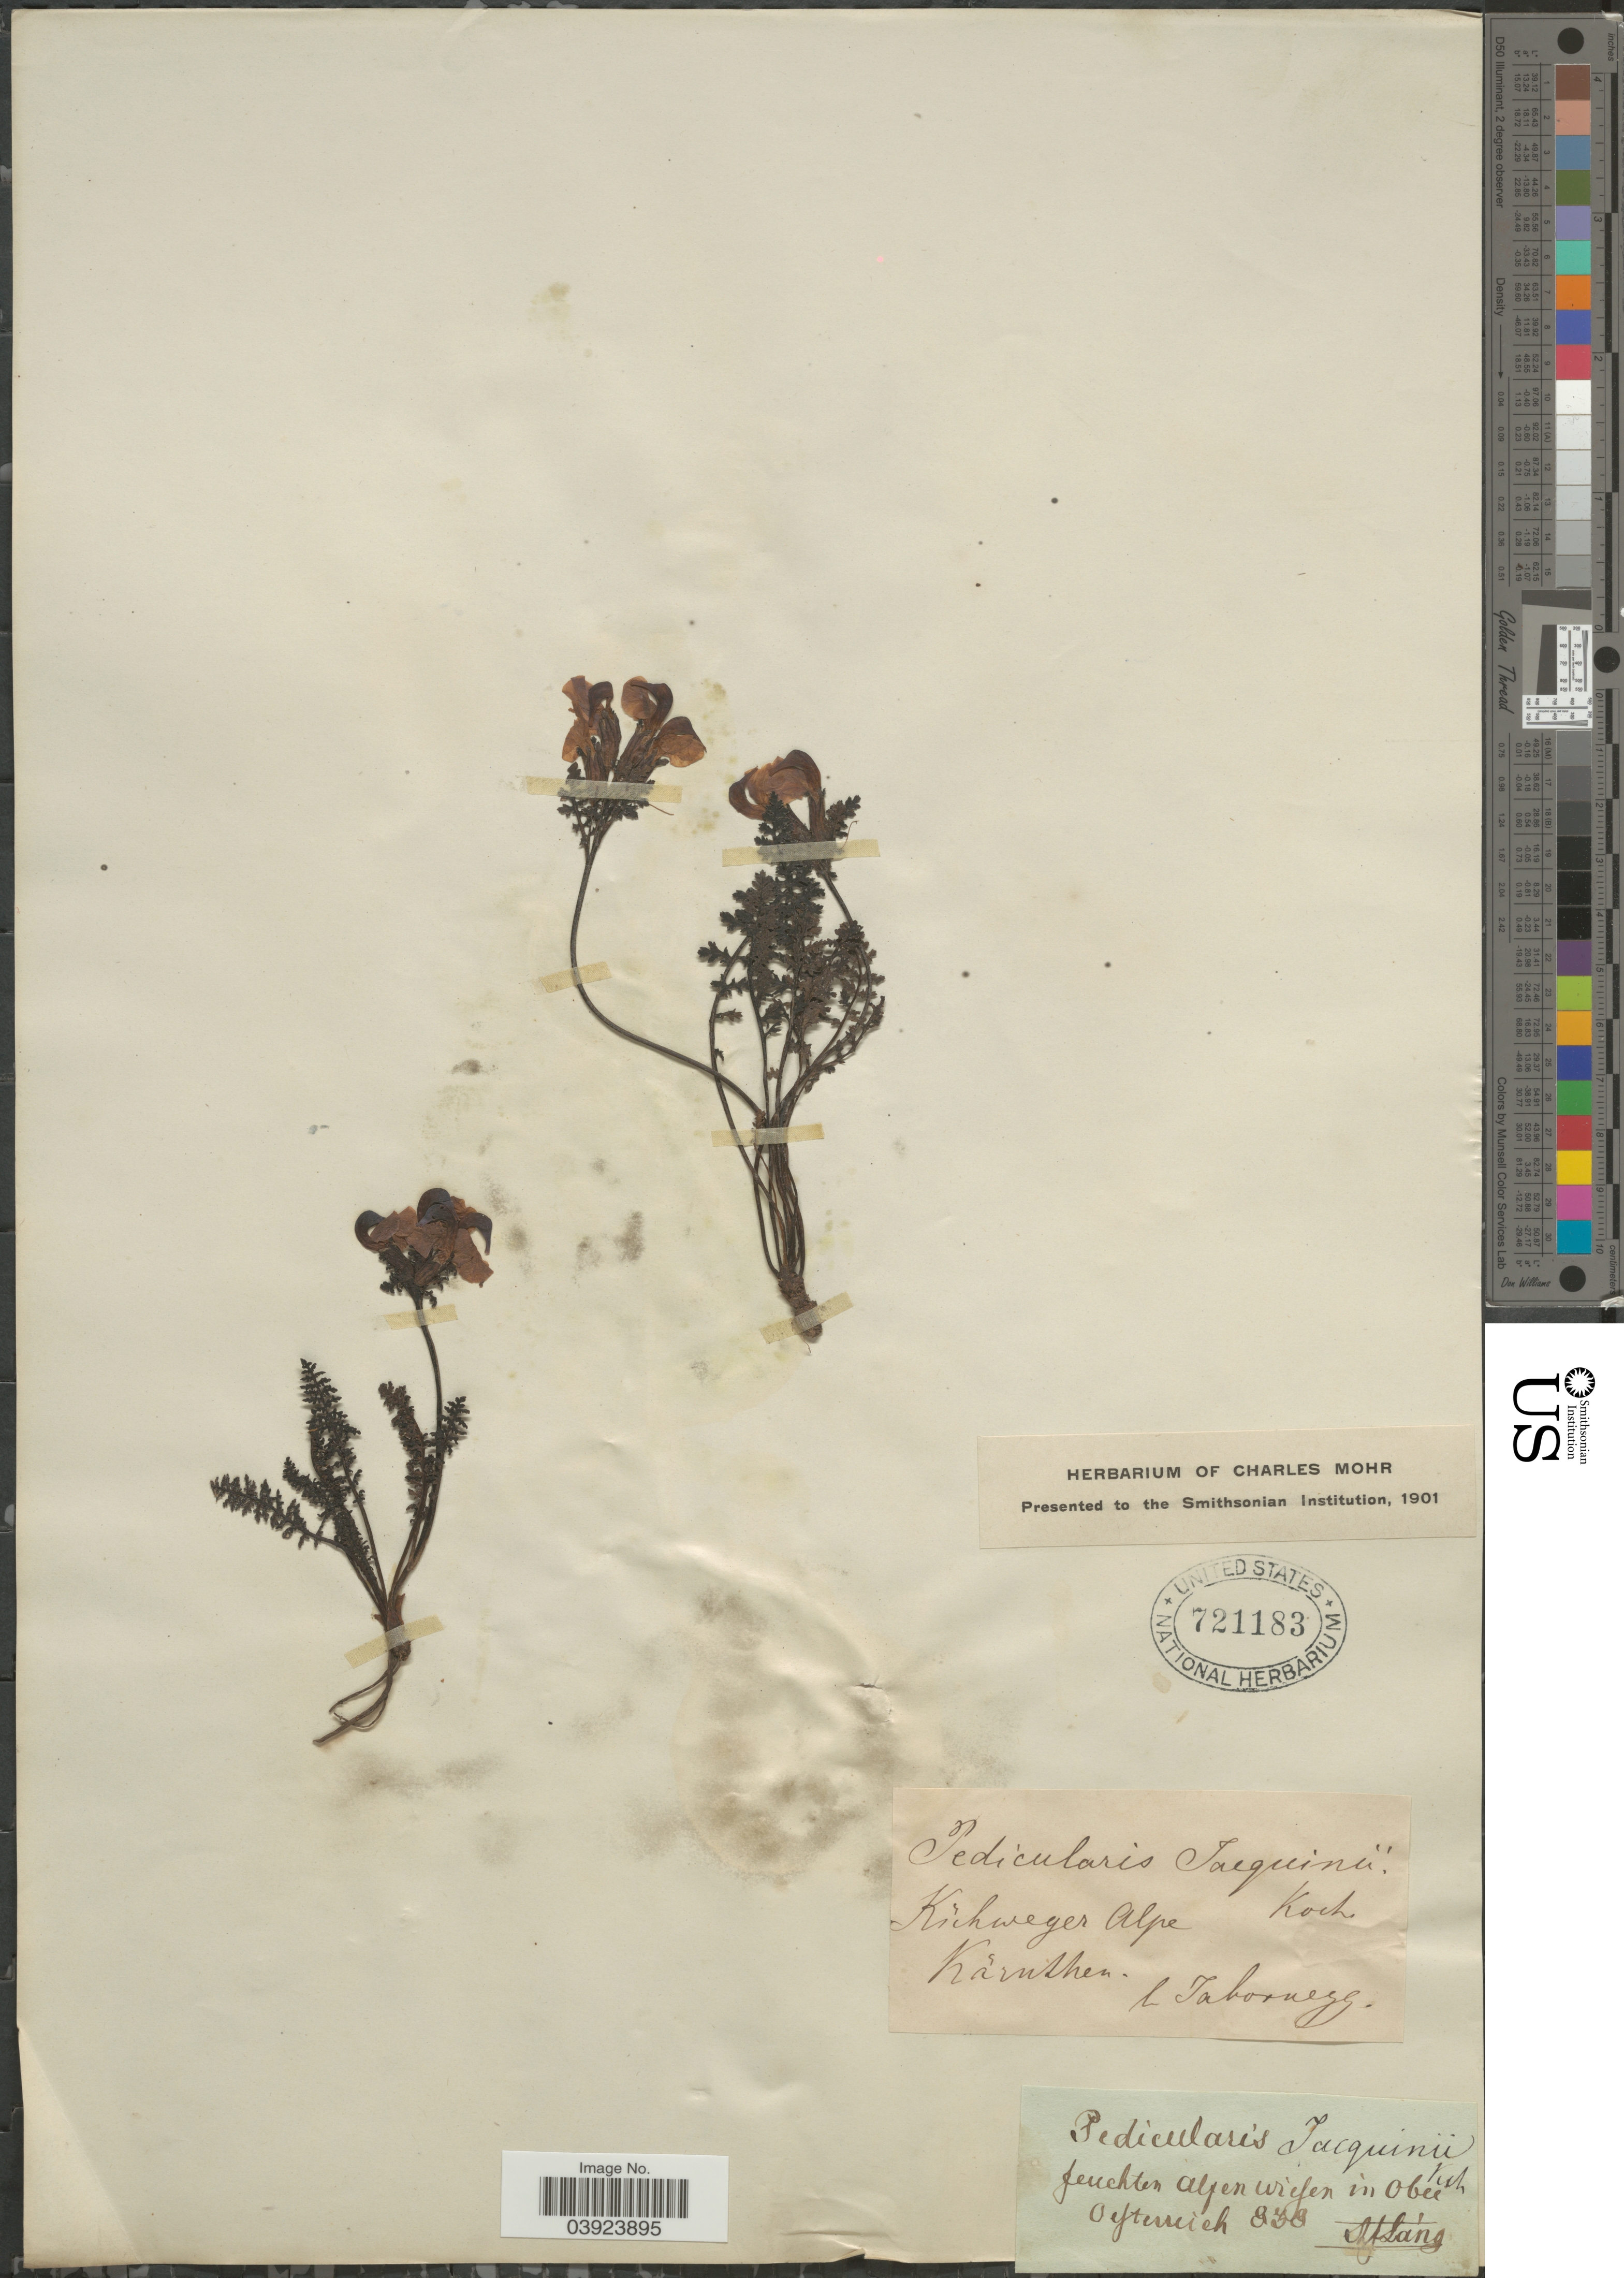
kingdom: Plantae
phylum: Tracheophyta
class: Magnoliopsida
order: Lamiales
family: Orobanchaceae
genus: Pedicularis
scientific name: Pedicularis jacquinii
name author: W.D.J. Koch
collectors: L. Tabornegg & A. F. Láng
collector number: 838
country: Austria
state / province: Oberosterreich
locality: Kíchweger Alpe Kámthen. Feuchten alpen wiesen in Ober Oesterreich.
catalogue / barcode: US 721183